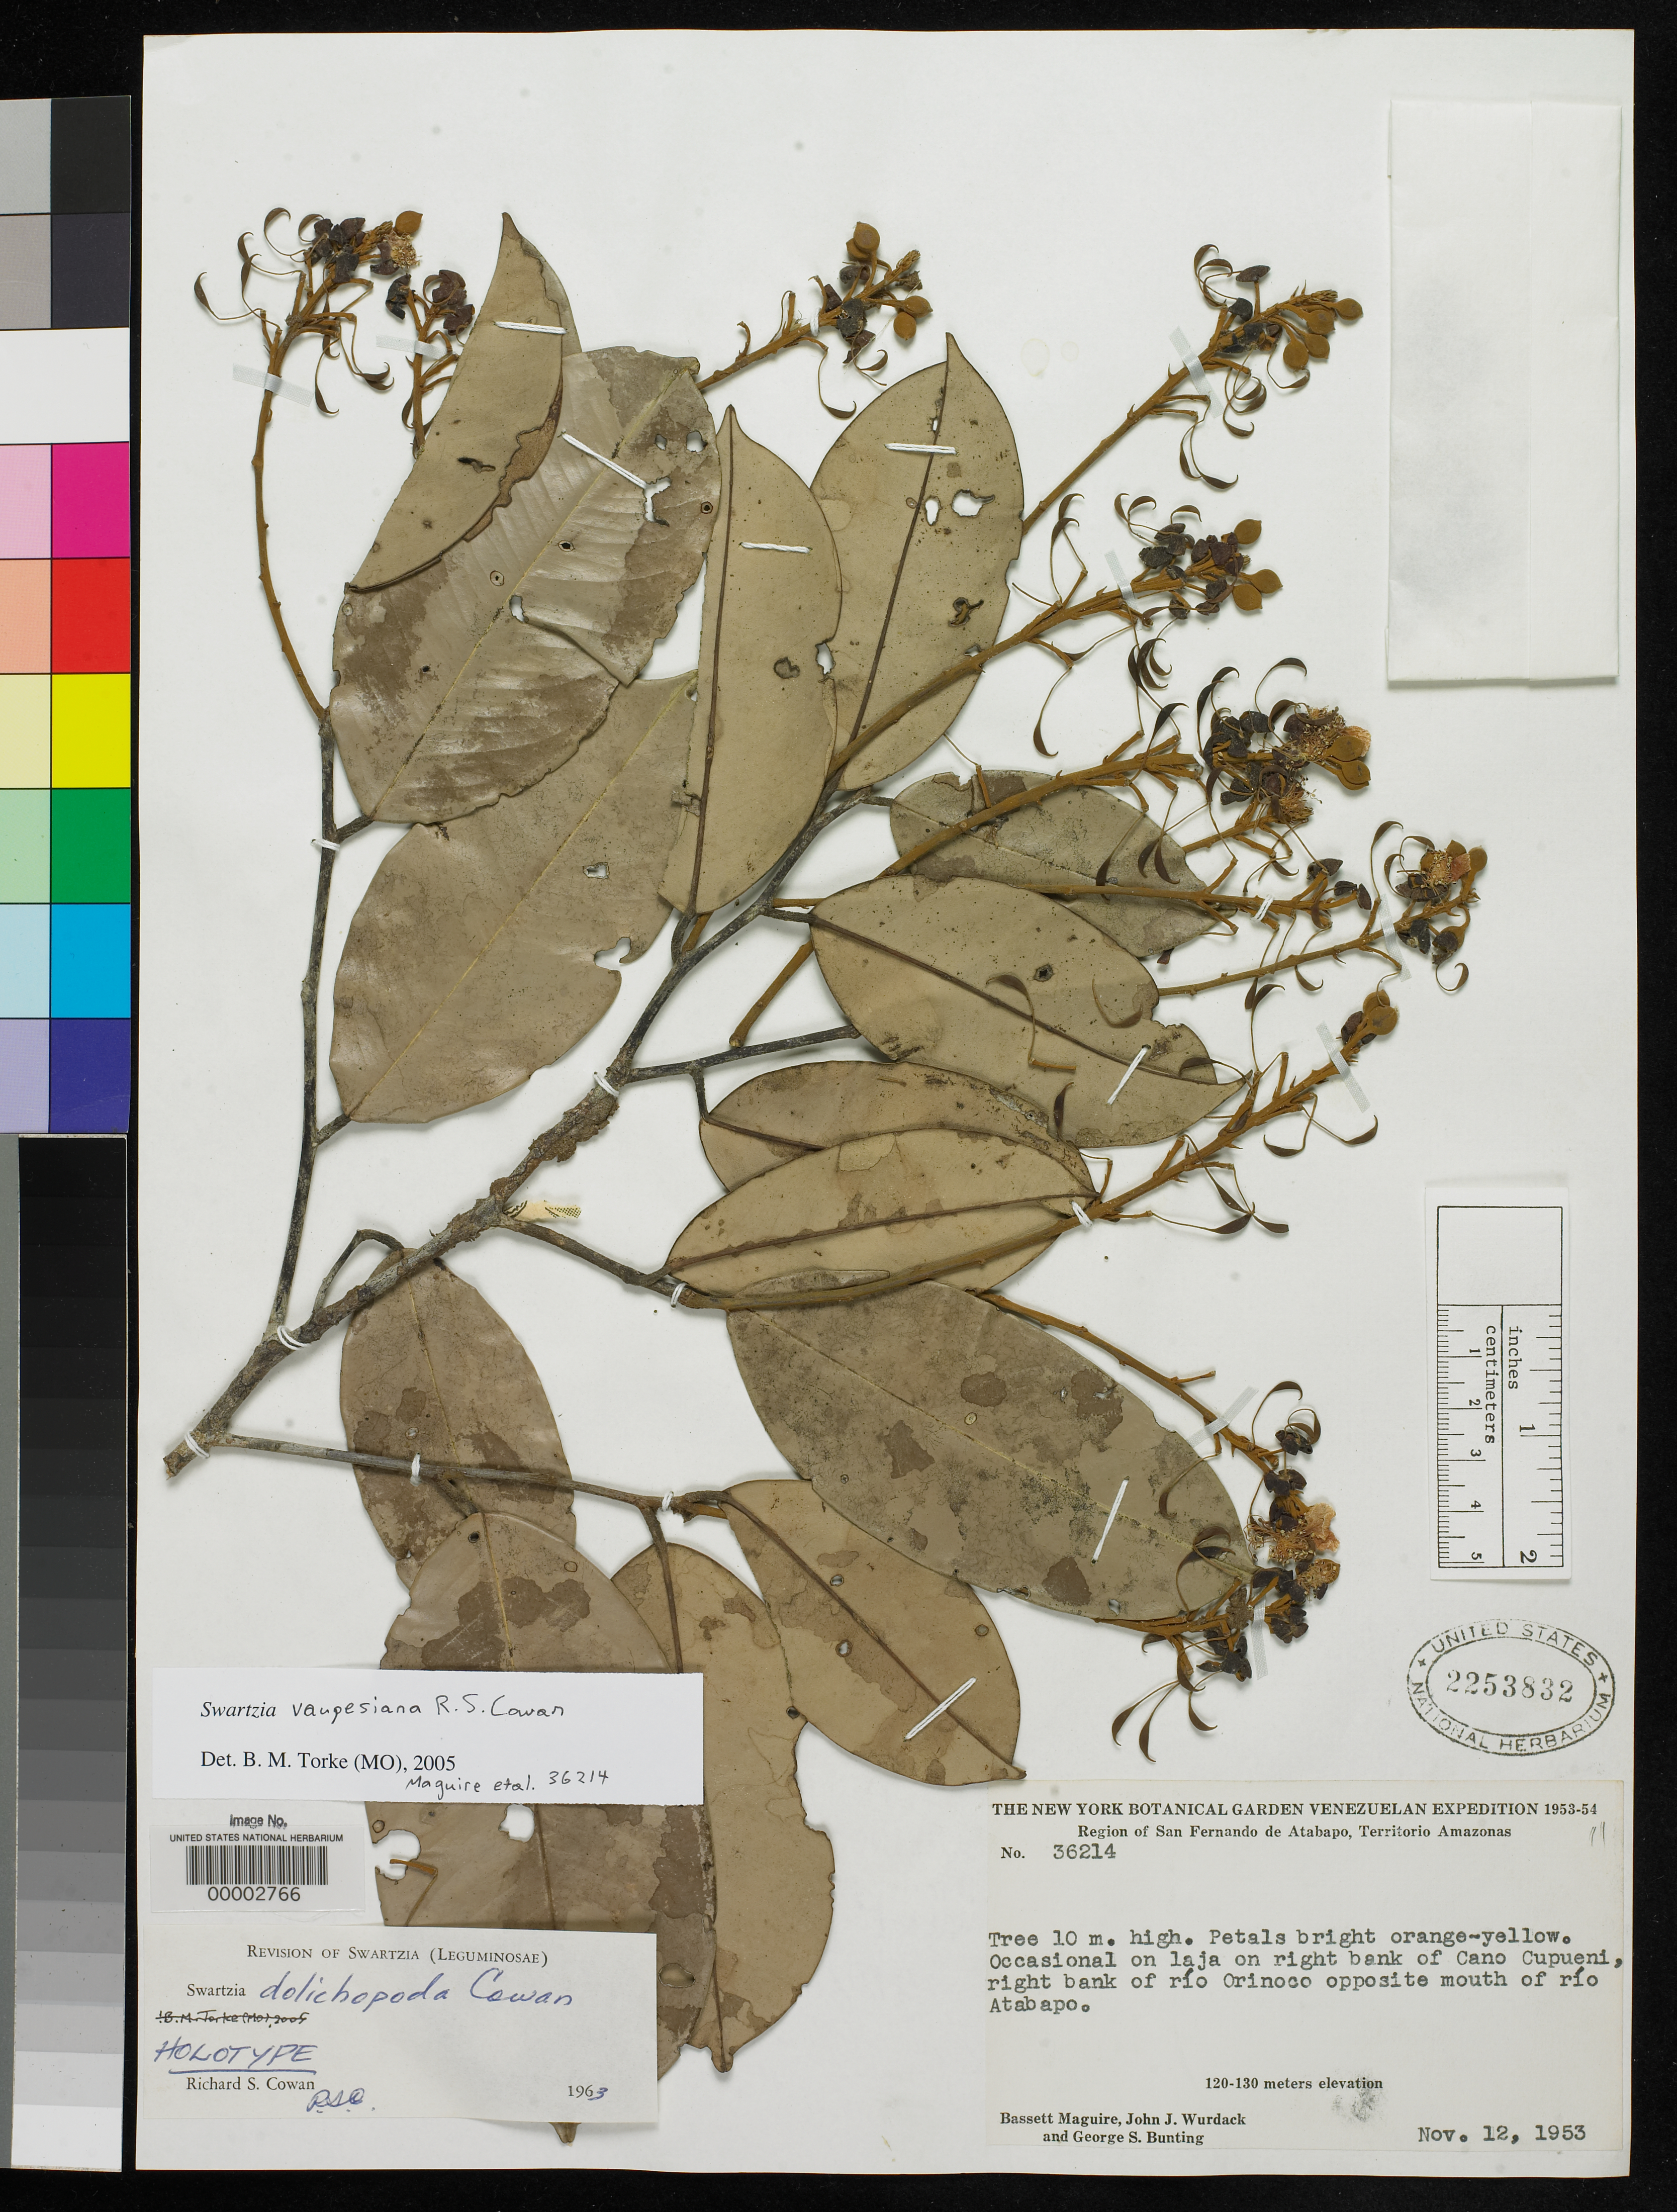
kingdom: Plantae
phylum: Tracheophyta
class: Magnoliopsida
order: Fabales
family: Fabaceae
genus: Swartzia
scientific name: Swartzia dolichopoda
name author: R.S. Cowan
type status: Holotype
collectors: B. Maguire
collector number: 36214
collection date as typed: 12 Nov 1953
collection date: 1953-11-12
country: Venezuela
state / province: Amazonas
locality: Bank of Cano Cupueni, Rio Orinoco opposite mouth of Rio Atabapo.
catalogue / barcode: US 2253832